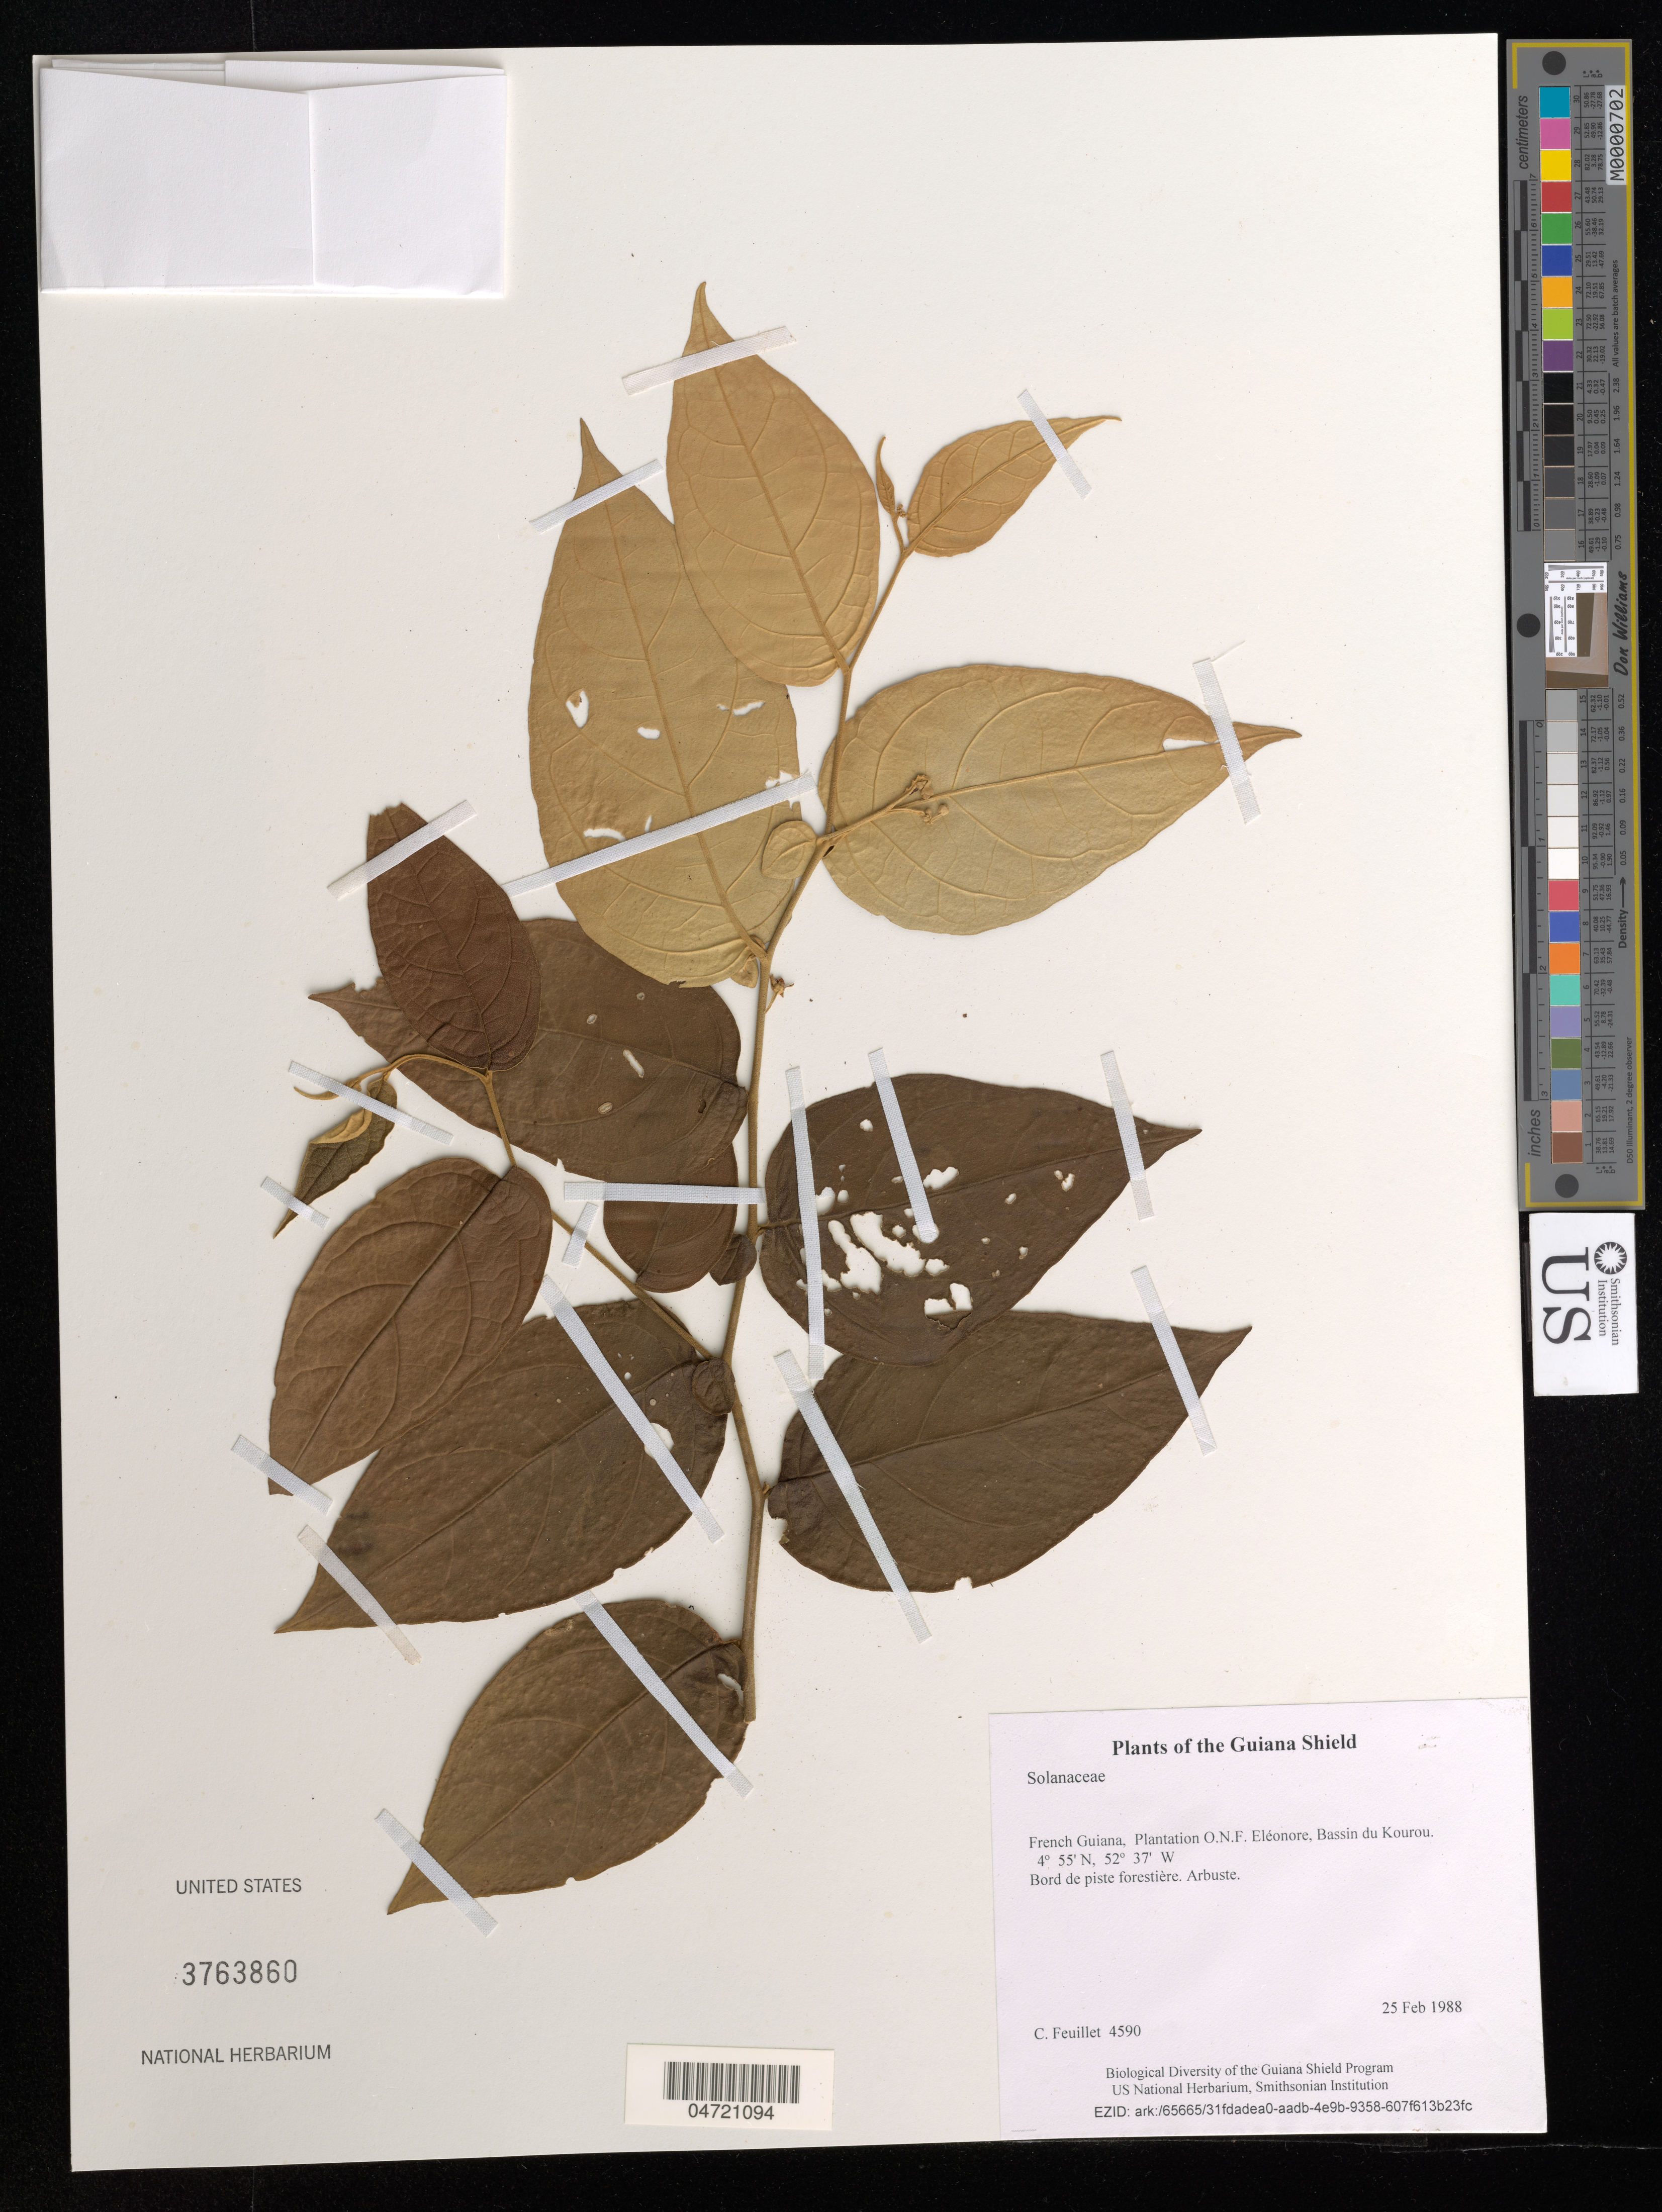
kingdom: Plantae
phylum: Tracheophyta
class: Magnoliopsida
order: Solanales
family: Solanaceae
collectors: C. Feuillet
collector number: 4590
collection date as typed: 25 Feb1988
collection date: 1988-02-25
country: French Guiana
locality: Plantation O.N.F. Eléonore, Bassin du Kourou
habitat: Bord de piste forestière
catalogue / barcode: US 3763860